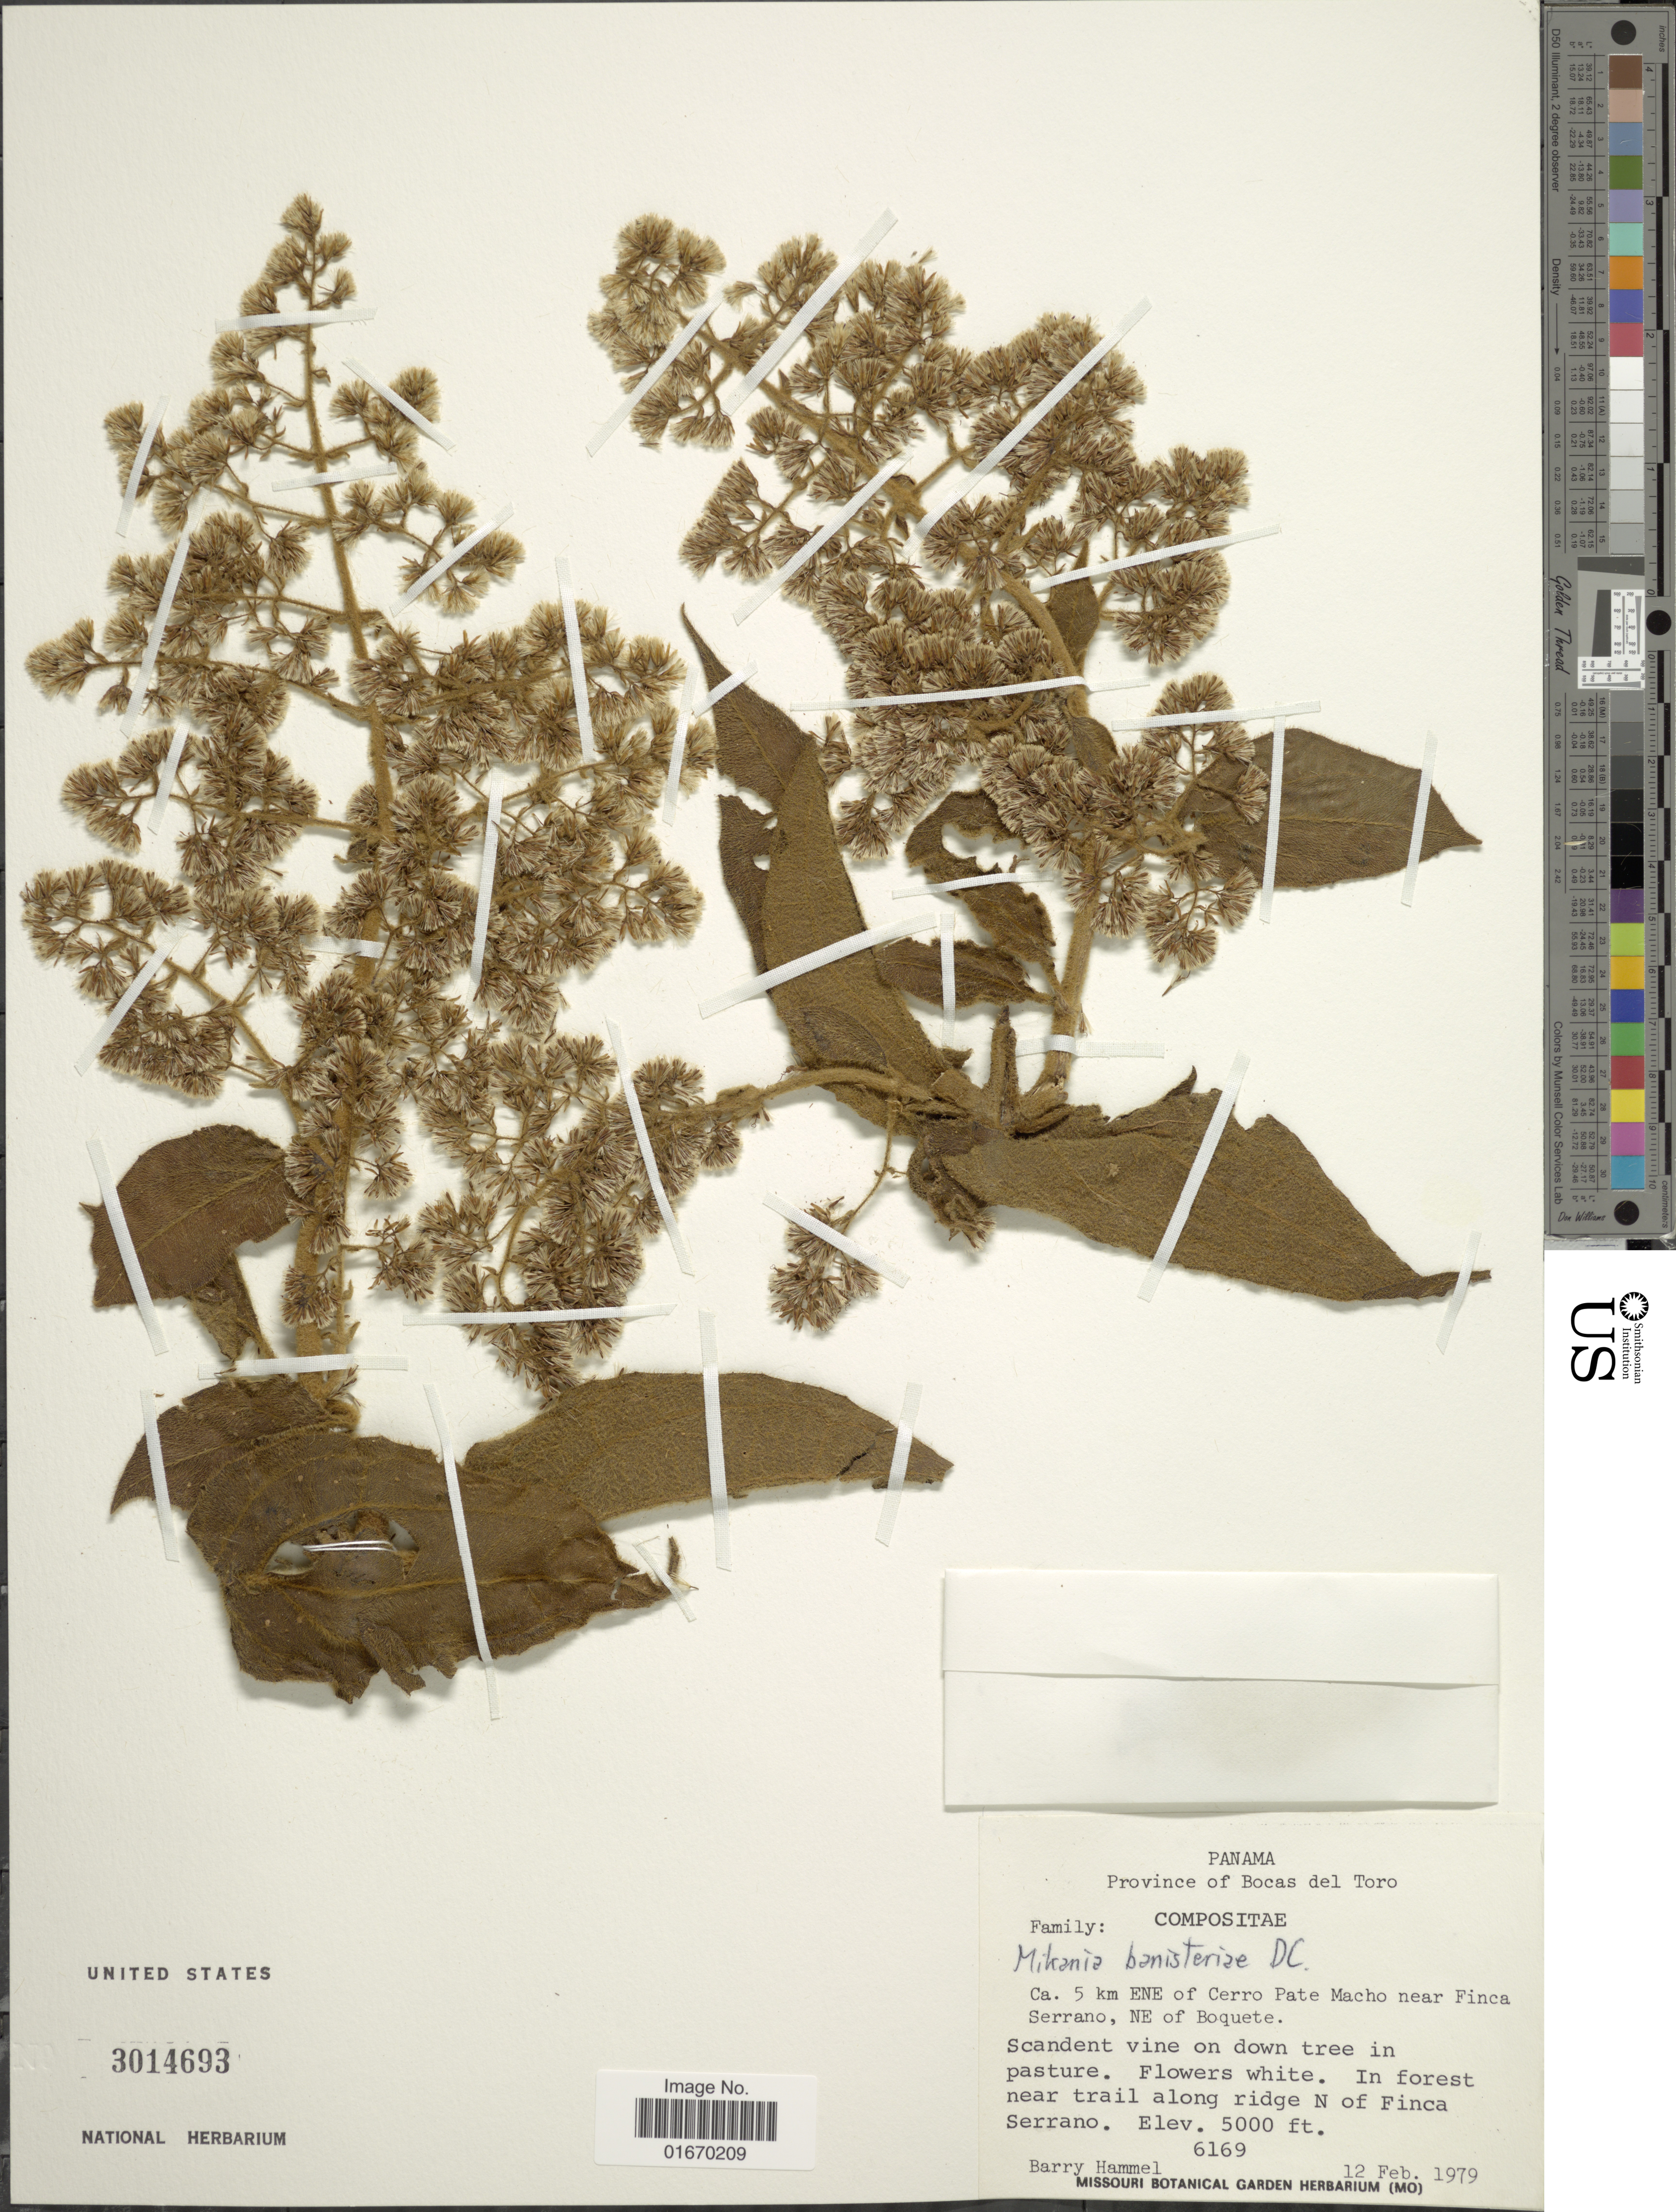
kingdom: Plantae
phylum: Tracheophyta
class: Magnoliopsida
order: Asterales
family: Asteraceae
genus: Mikania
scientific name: Mikania banisteriae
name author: DC.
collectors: B. Hammel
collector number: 6169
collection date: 1979-02-12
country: Panama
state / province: Bocas del Toro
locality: Ca 5 km ENE of Cerro Pate Macho near Finca Serrano, NE of Boquete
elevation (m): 1524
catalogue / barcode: US 3014693